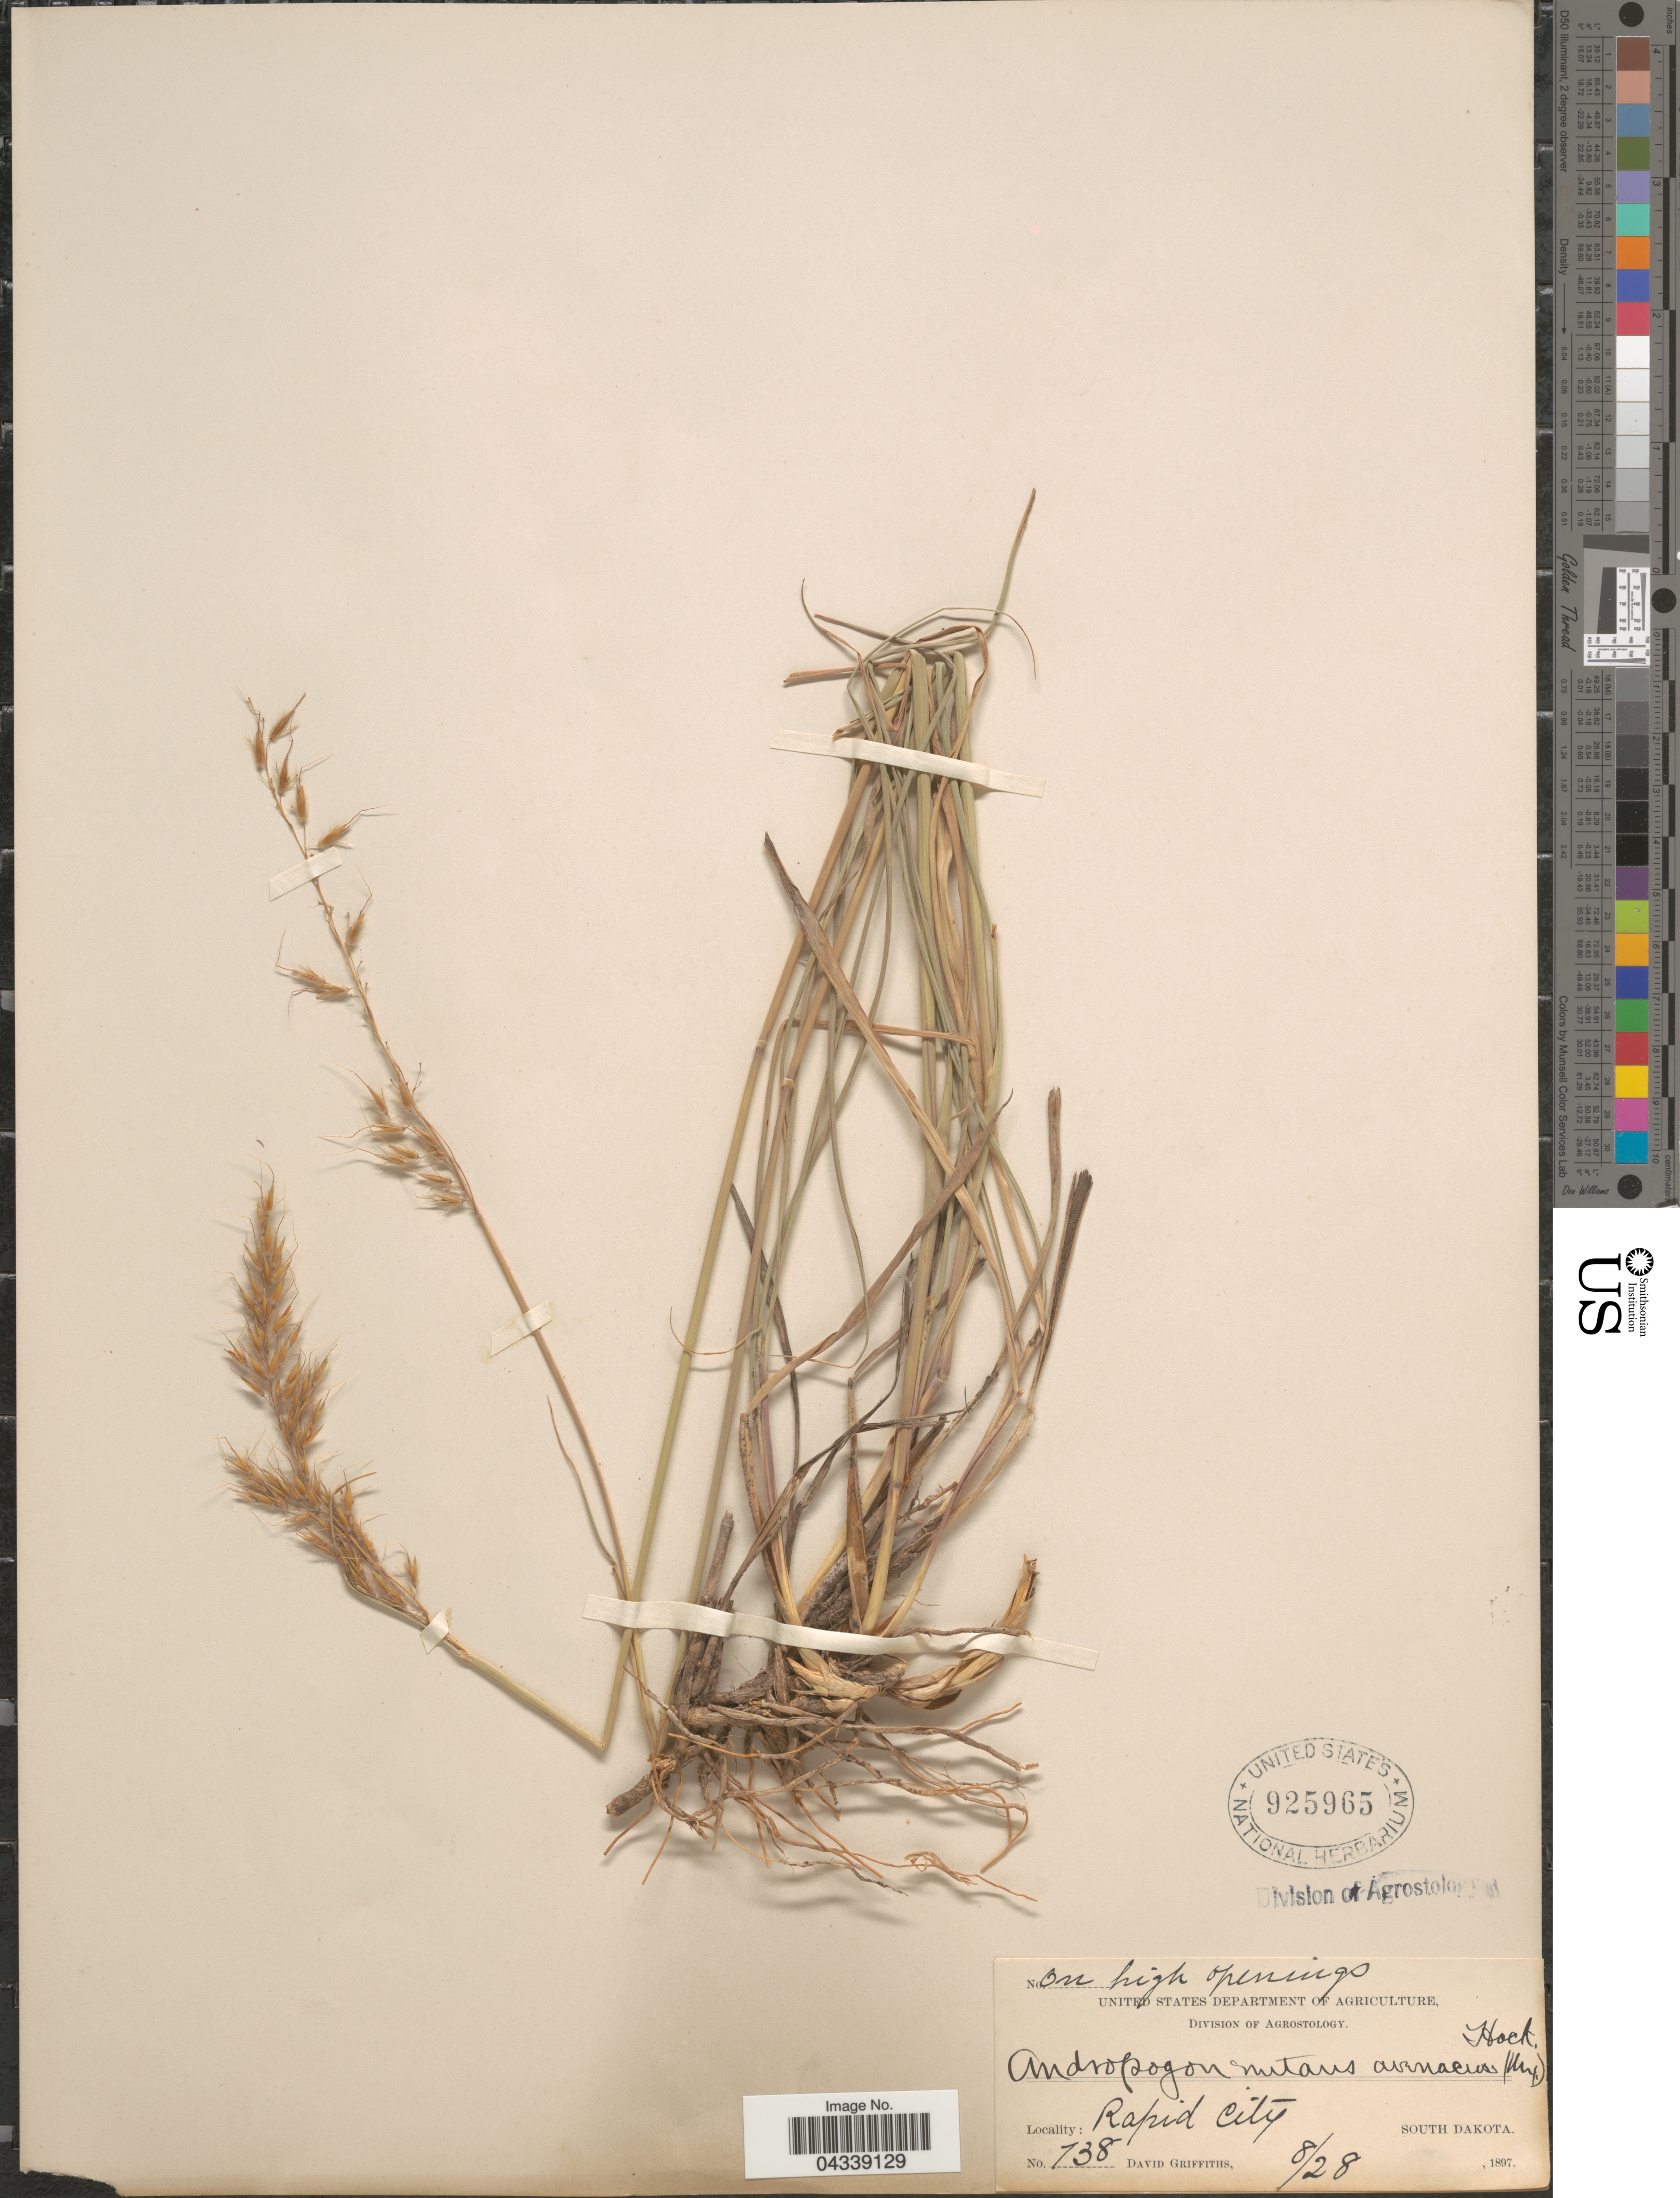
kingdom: Plantae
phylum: Tracheophyta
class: Liliopsida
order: Poales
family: Poaceae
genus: Sorghastrum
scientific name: Sorghastrum nutans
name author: (L.) Nash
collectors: D. Griffiths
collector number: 738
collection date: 1897-08-28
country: United States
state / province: South Dakota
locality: Rapid City.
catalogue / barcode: US 925965